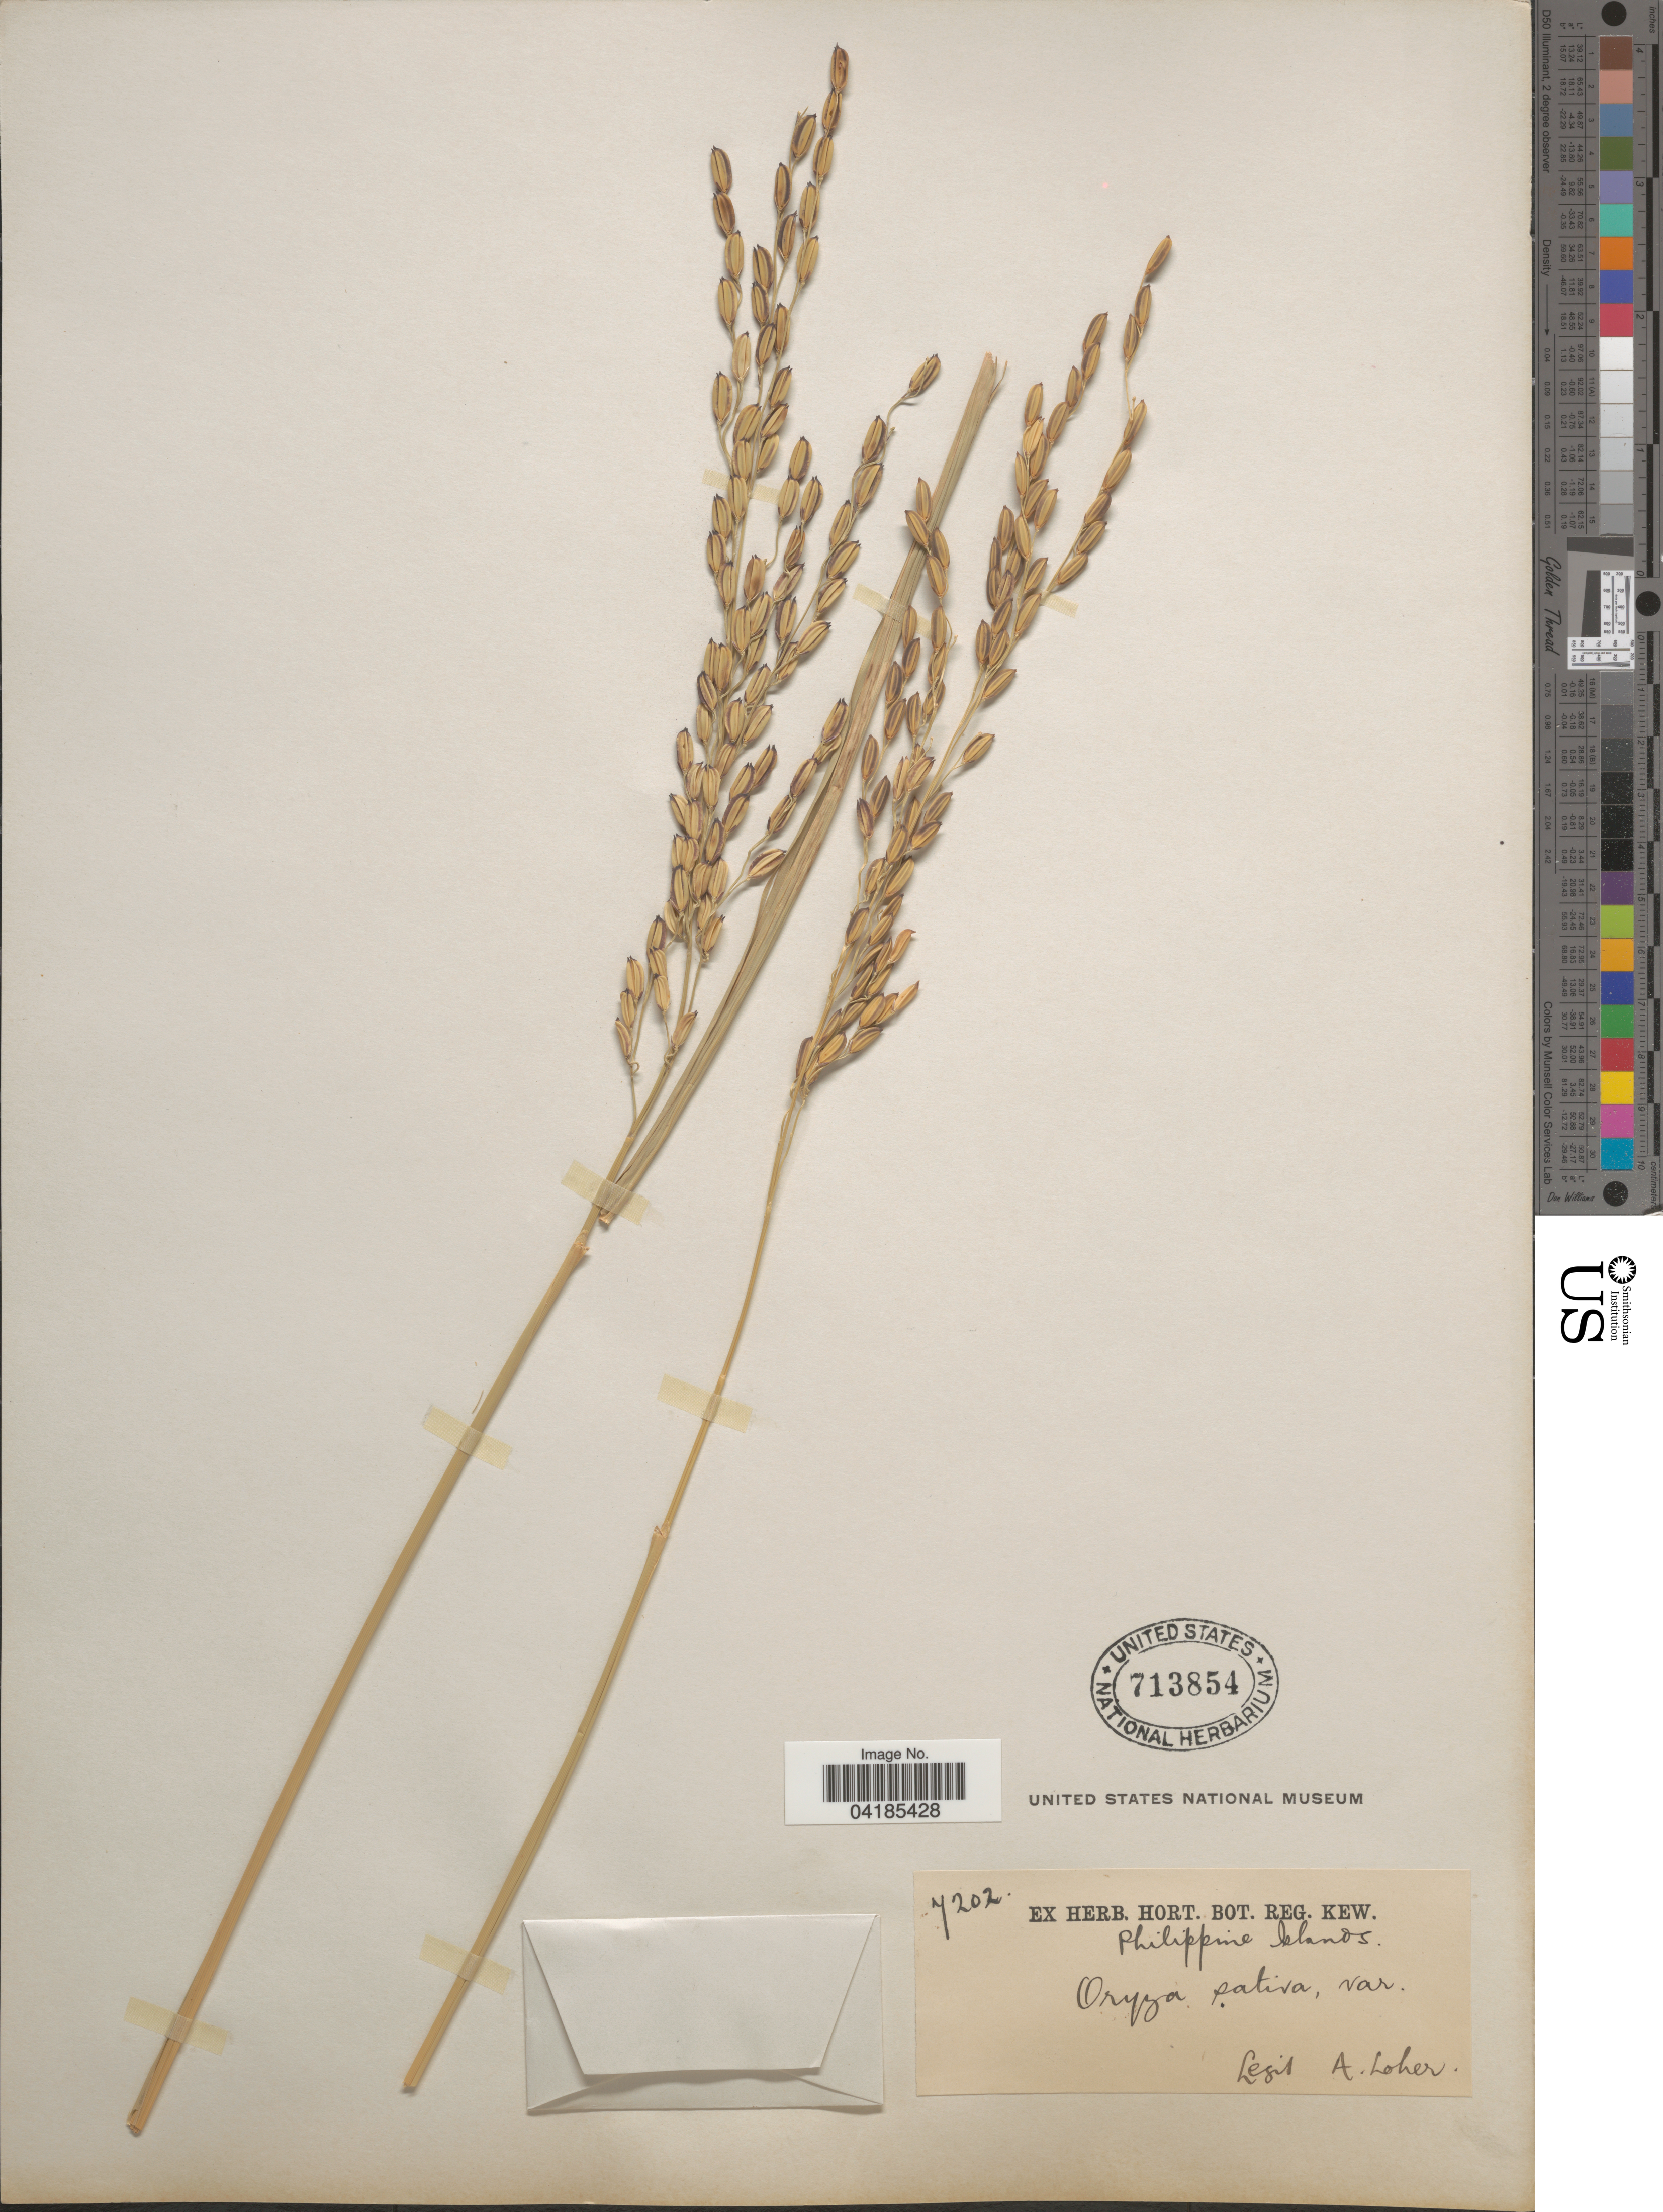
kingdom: Plantae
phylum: Tracheophyta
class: Liliopsida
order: Poales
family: Poaceae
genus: Oryza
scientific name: Oryza sativa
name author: L.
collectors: A. Loher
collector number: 7202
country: Philippines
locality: Philippine Islands.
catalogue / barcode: US 713854